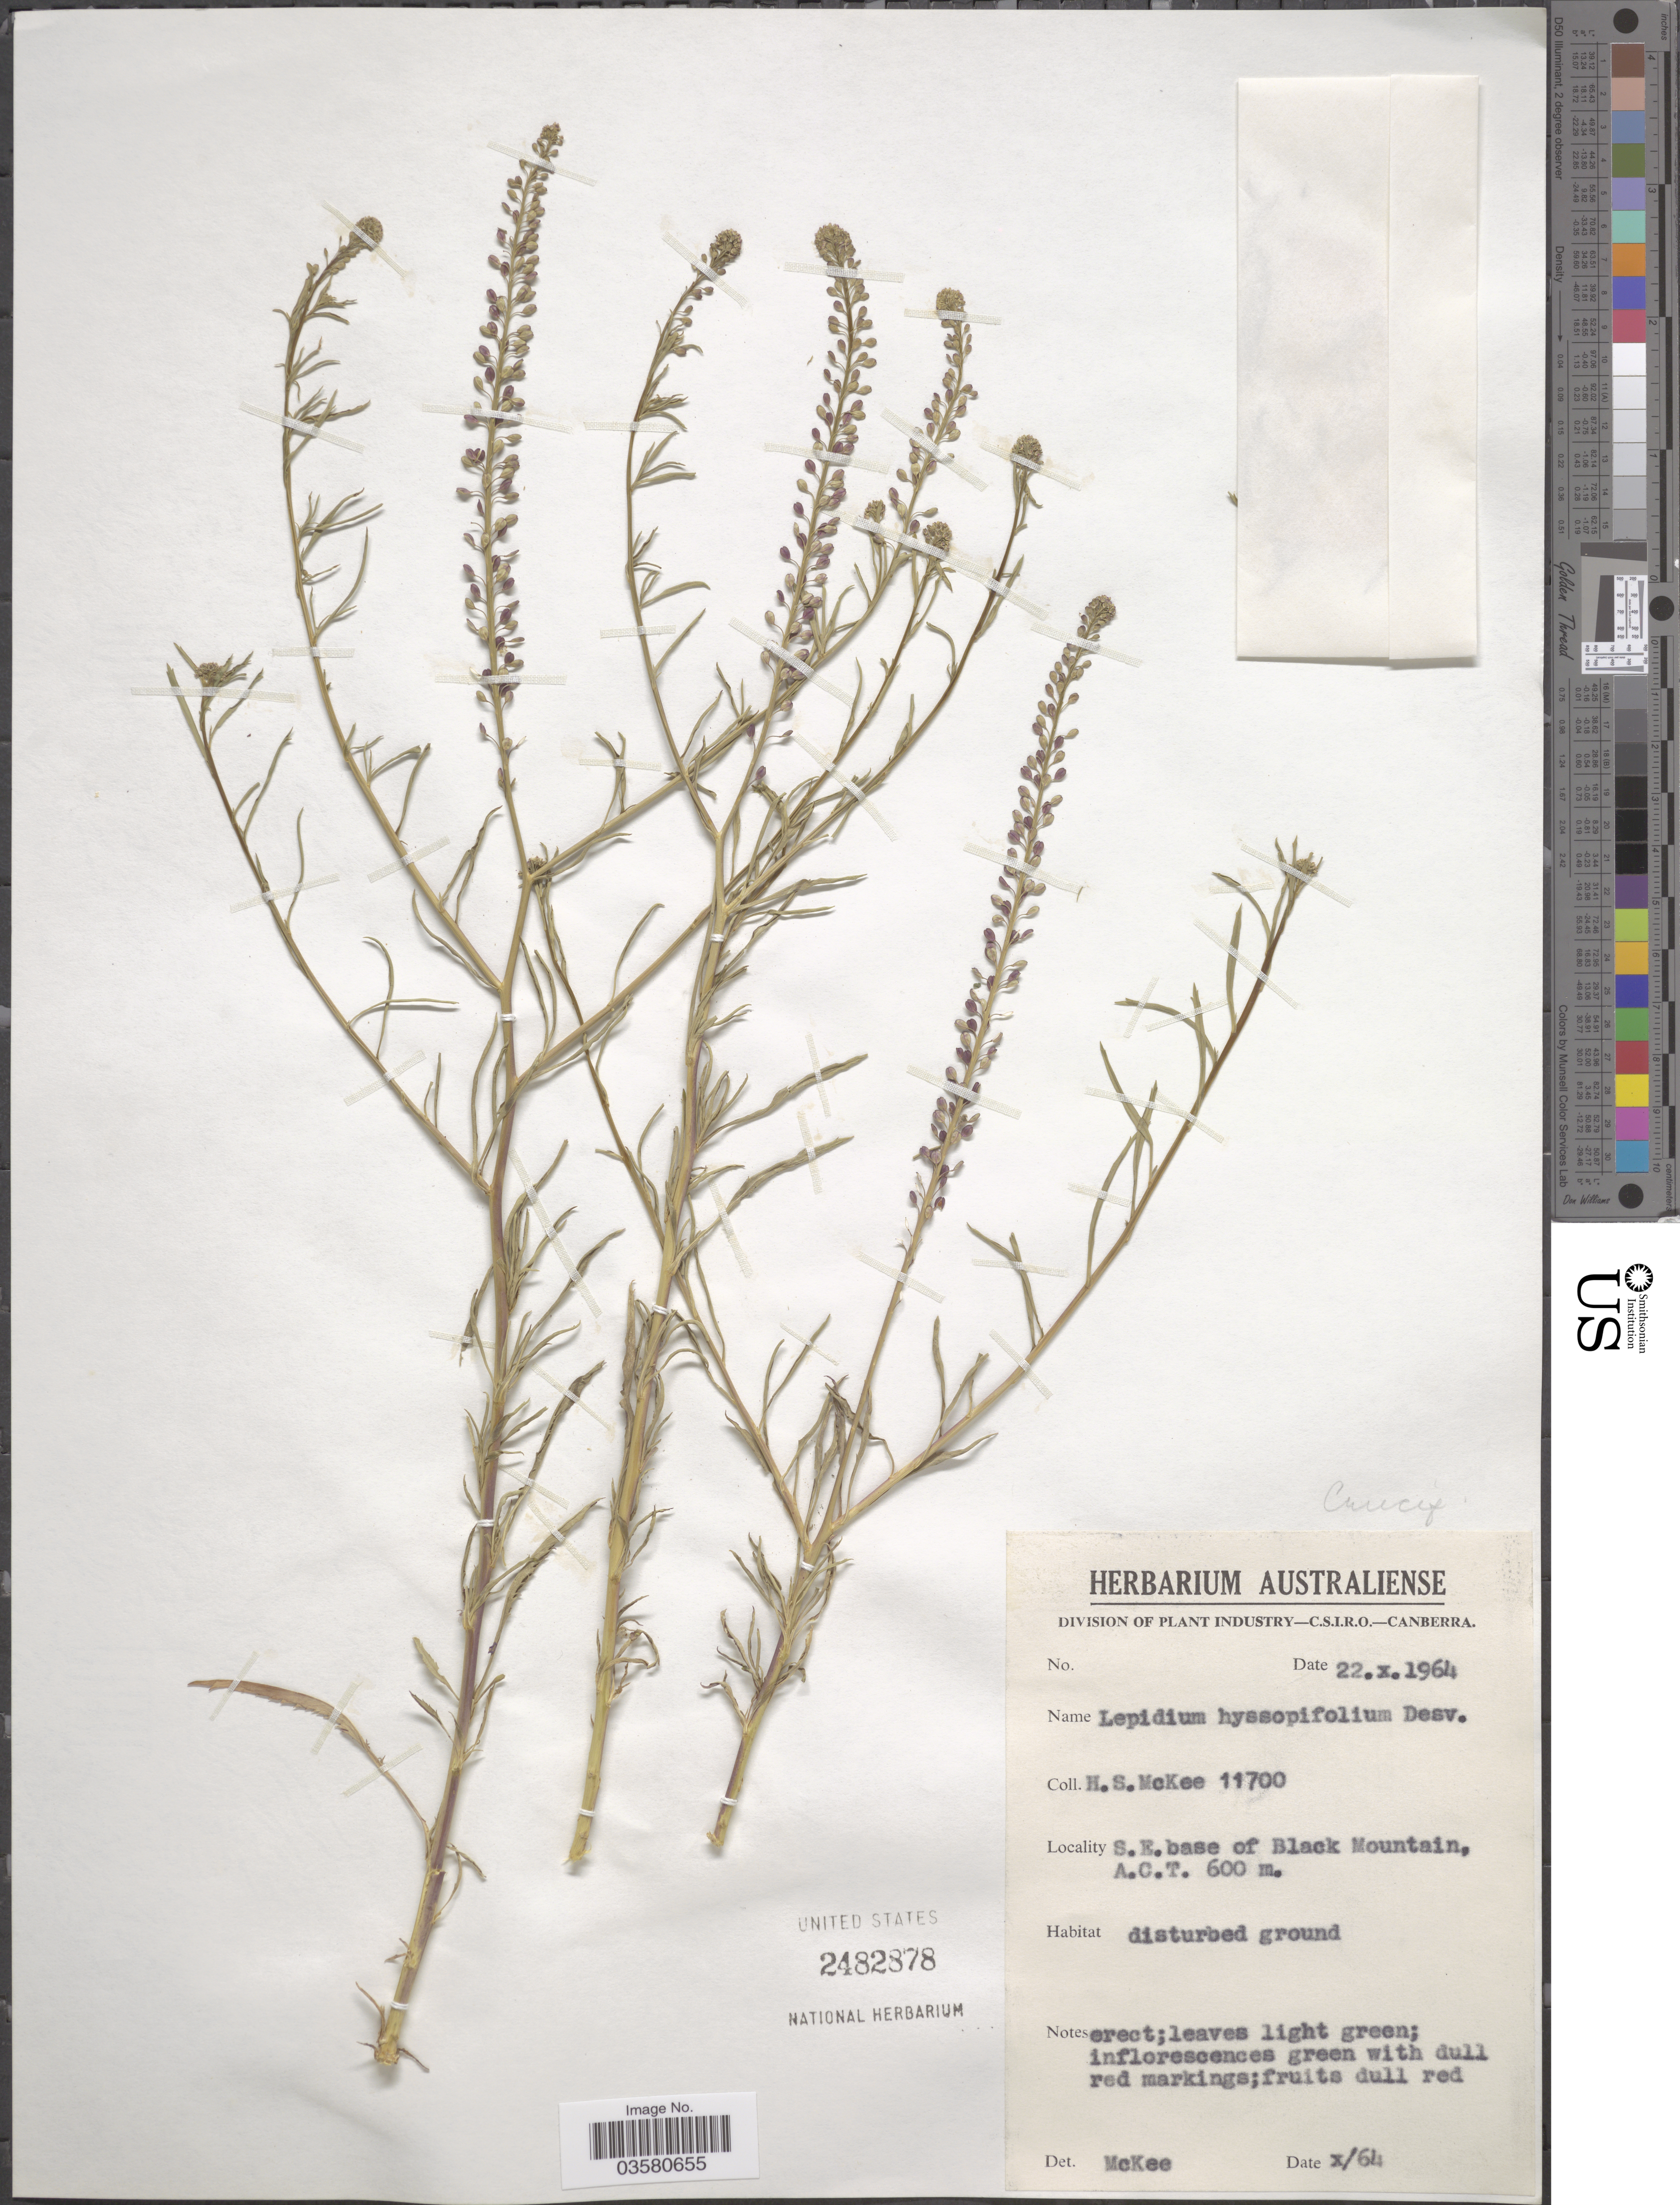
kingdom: Plantae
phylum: Tracheophyta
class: Magnoliopsida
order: Brassicales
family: Brassicaceae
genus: Lepidium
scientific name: Lepidium africanum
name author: (Burm. f.) DC.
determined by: Al-Shehbaz, I. A., (MO), Missouri Botanical Garden (UNITED STATES)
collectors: H. S. McKee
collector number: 11700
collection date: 1964-10-22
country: Australia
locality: S.E. base of Black Mountain, A.C.T.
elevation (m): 600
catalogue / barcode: US 2482878